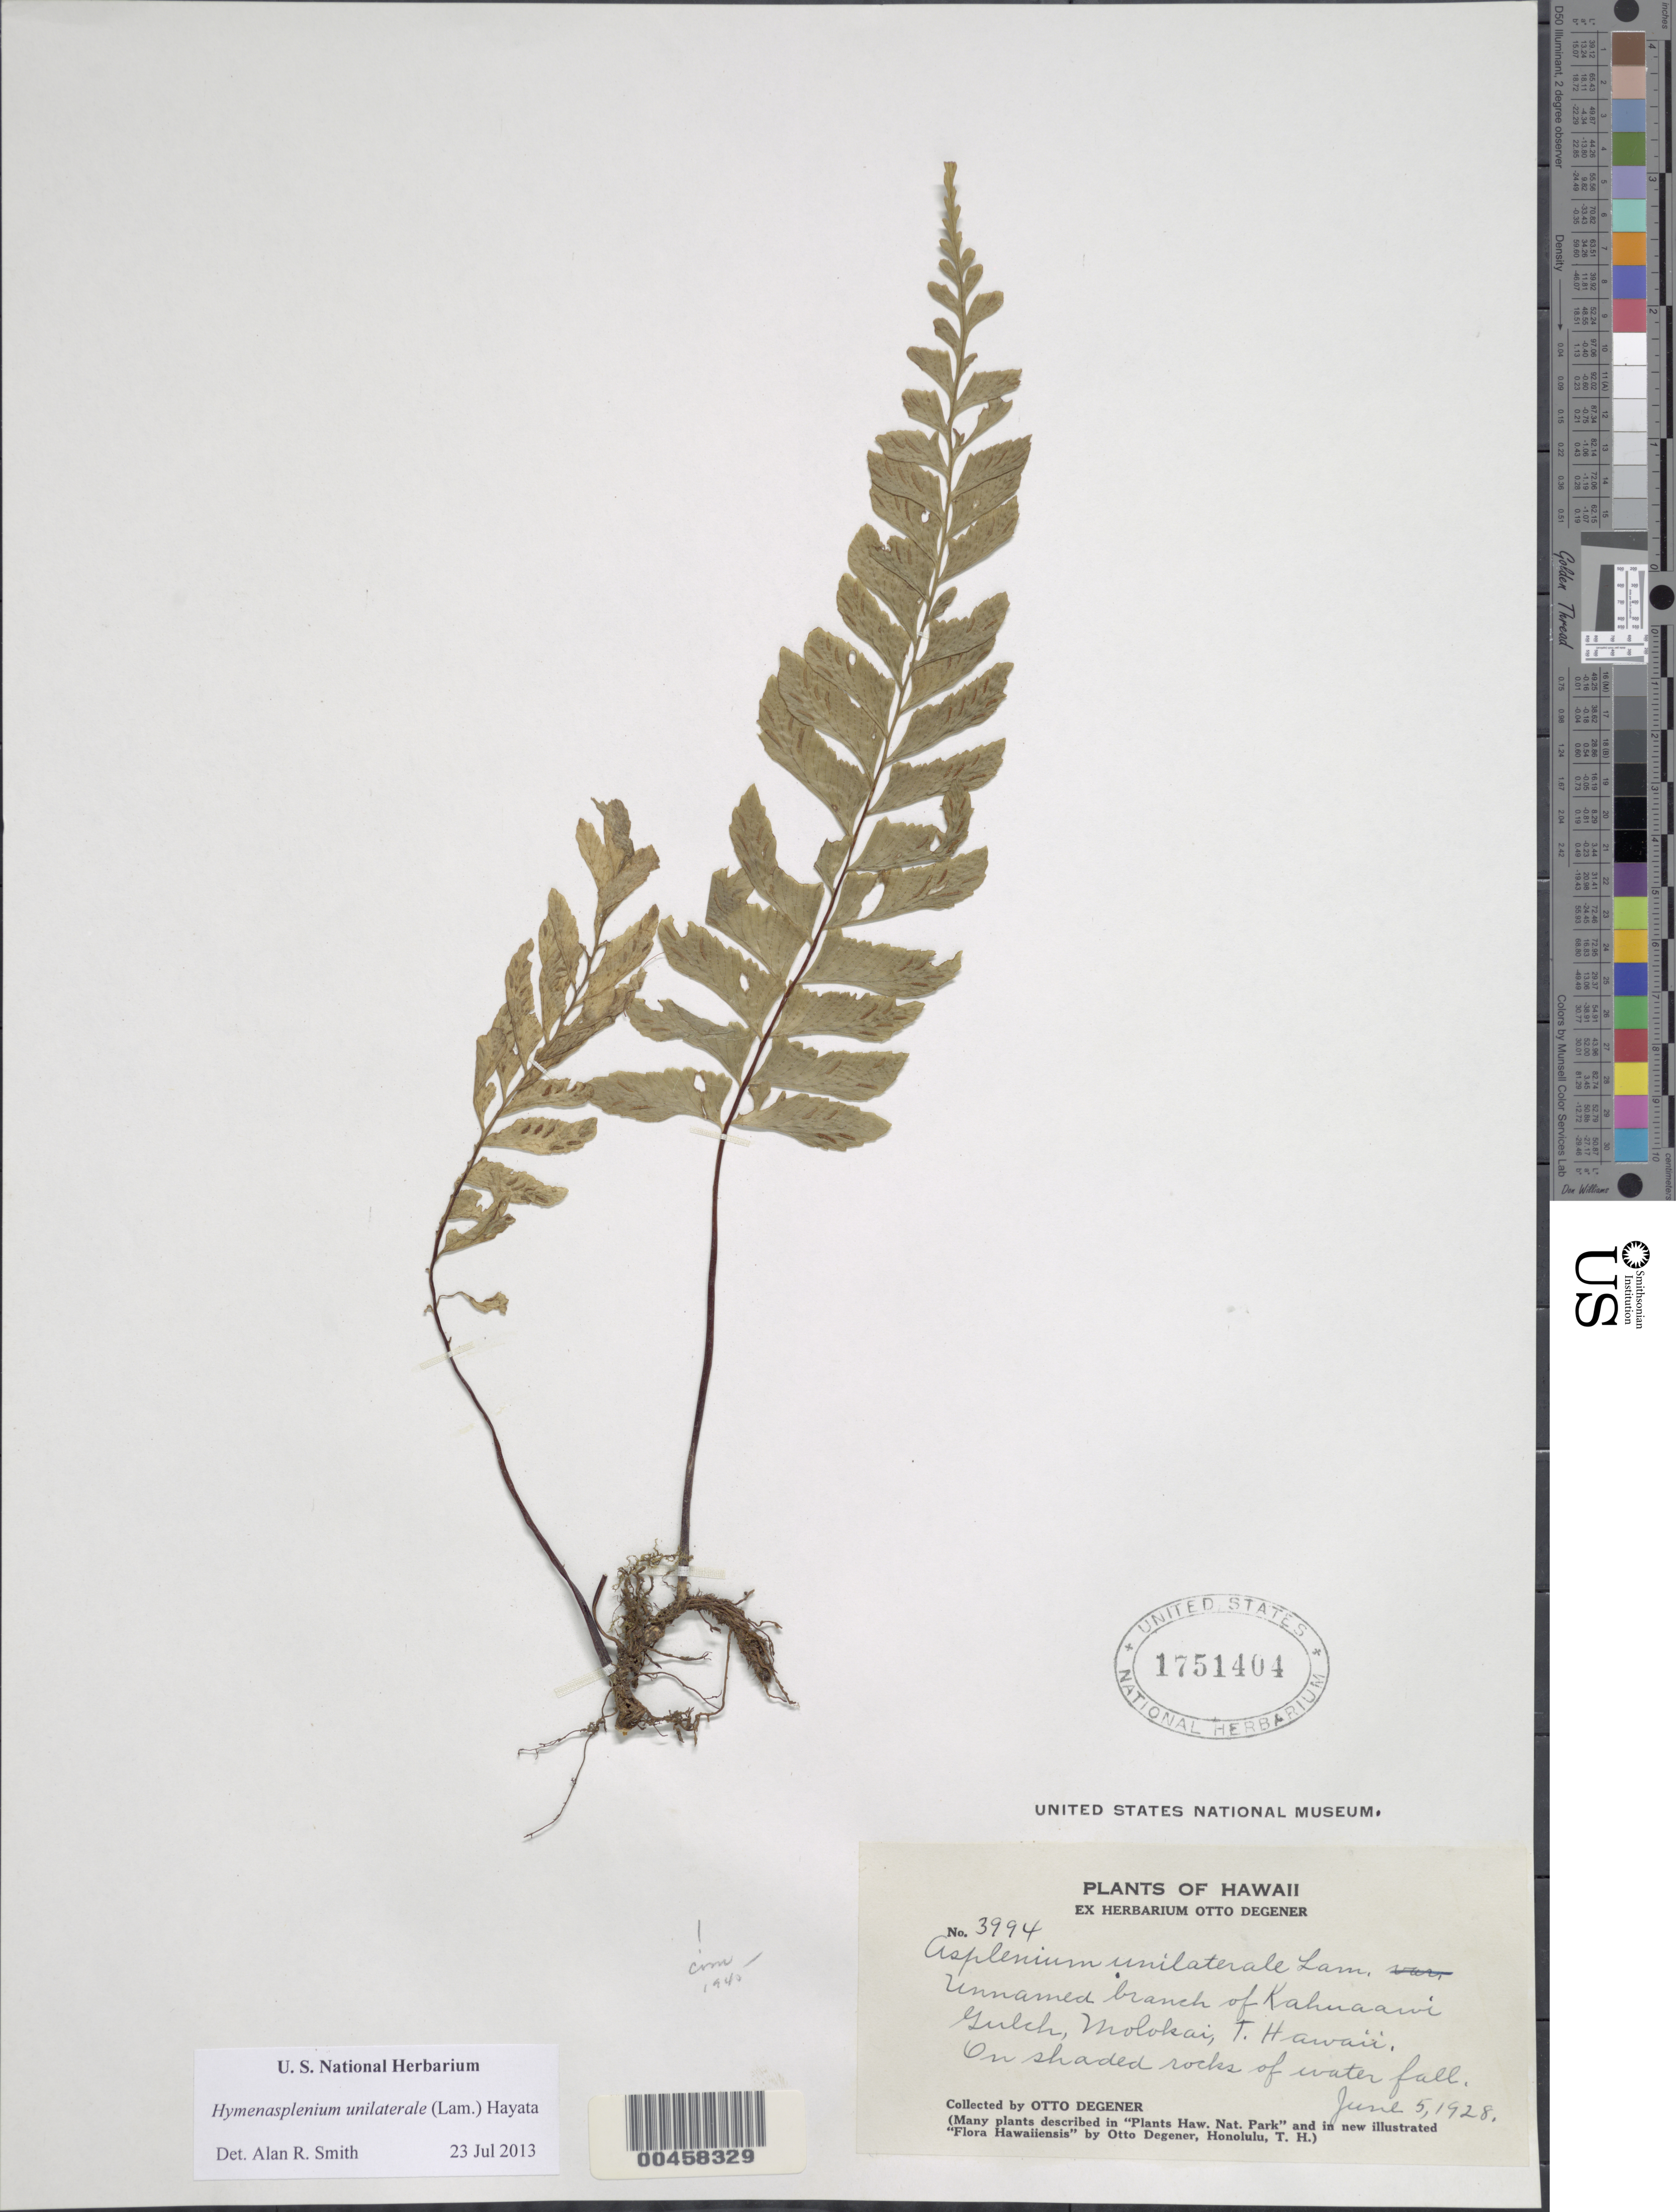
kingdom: Plantae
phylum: Tracheophyta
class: Polypodiopsida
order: Polypodiales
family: Aspleniaceae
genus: Hymenasplenium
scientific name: Hymenasplenium unilaterale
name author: (Lam.) Hayata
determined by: Smith, Alan R., (UC)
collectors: O. Degener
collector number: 3994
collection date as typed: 5 Jun 1928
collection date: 1928-06-05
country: United States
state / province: Hawaii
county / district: Maui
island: Moloka'i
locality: Unnamed branch of Kahuaani Gulch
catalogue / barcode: US 1751404